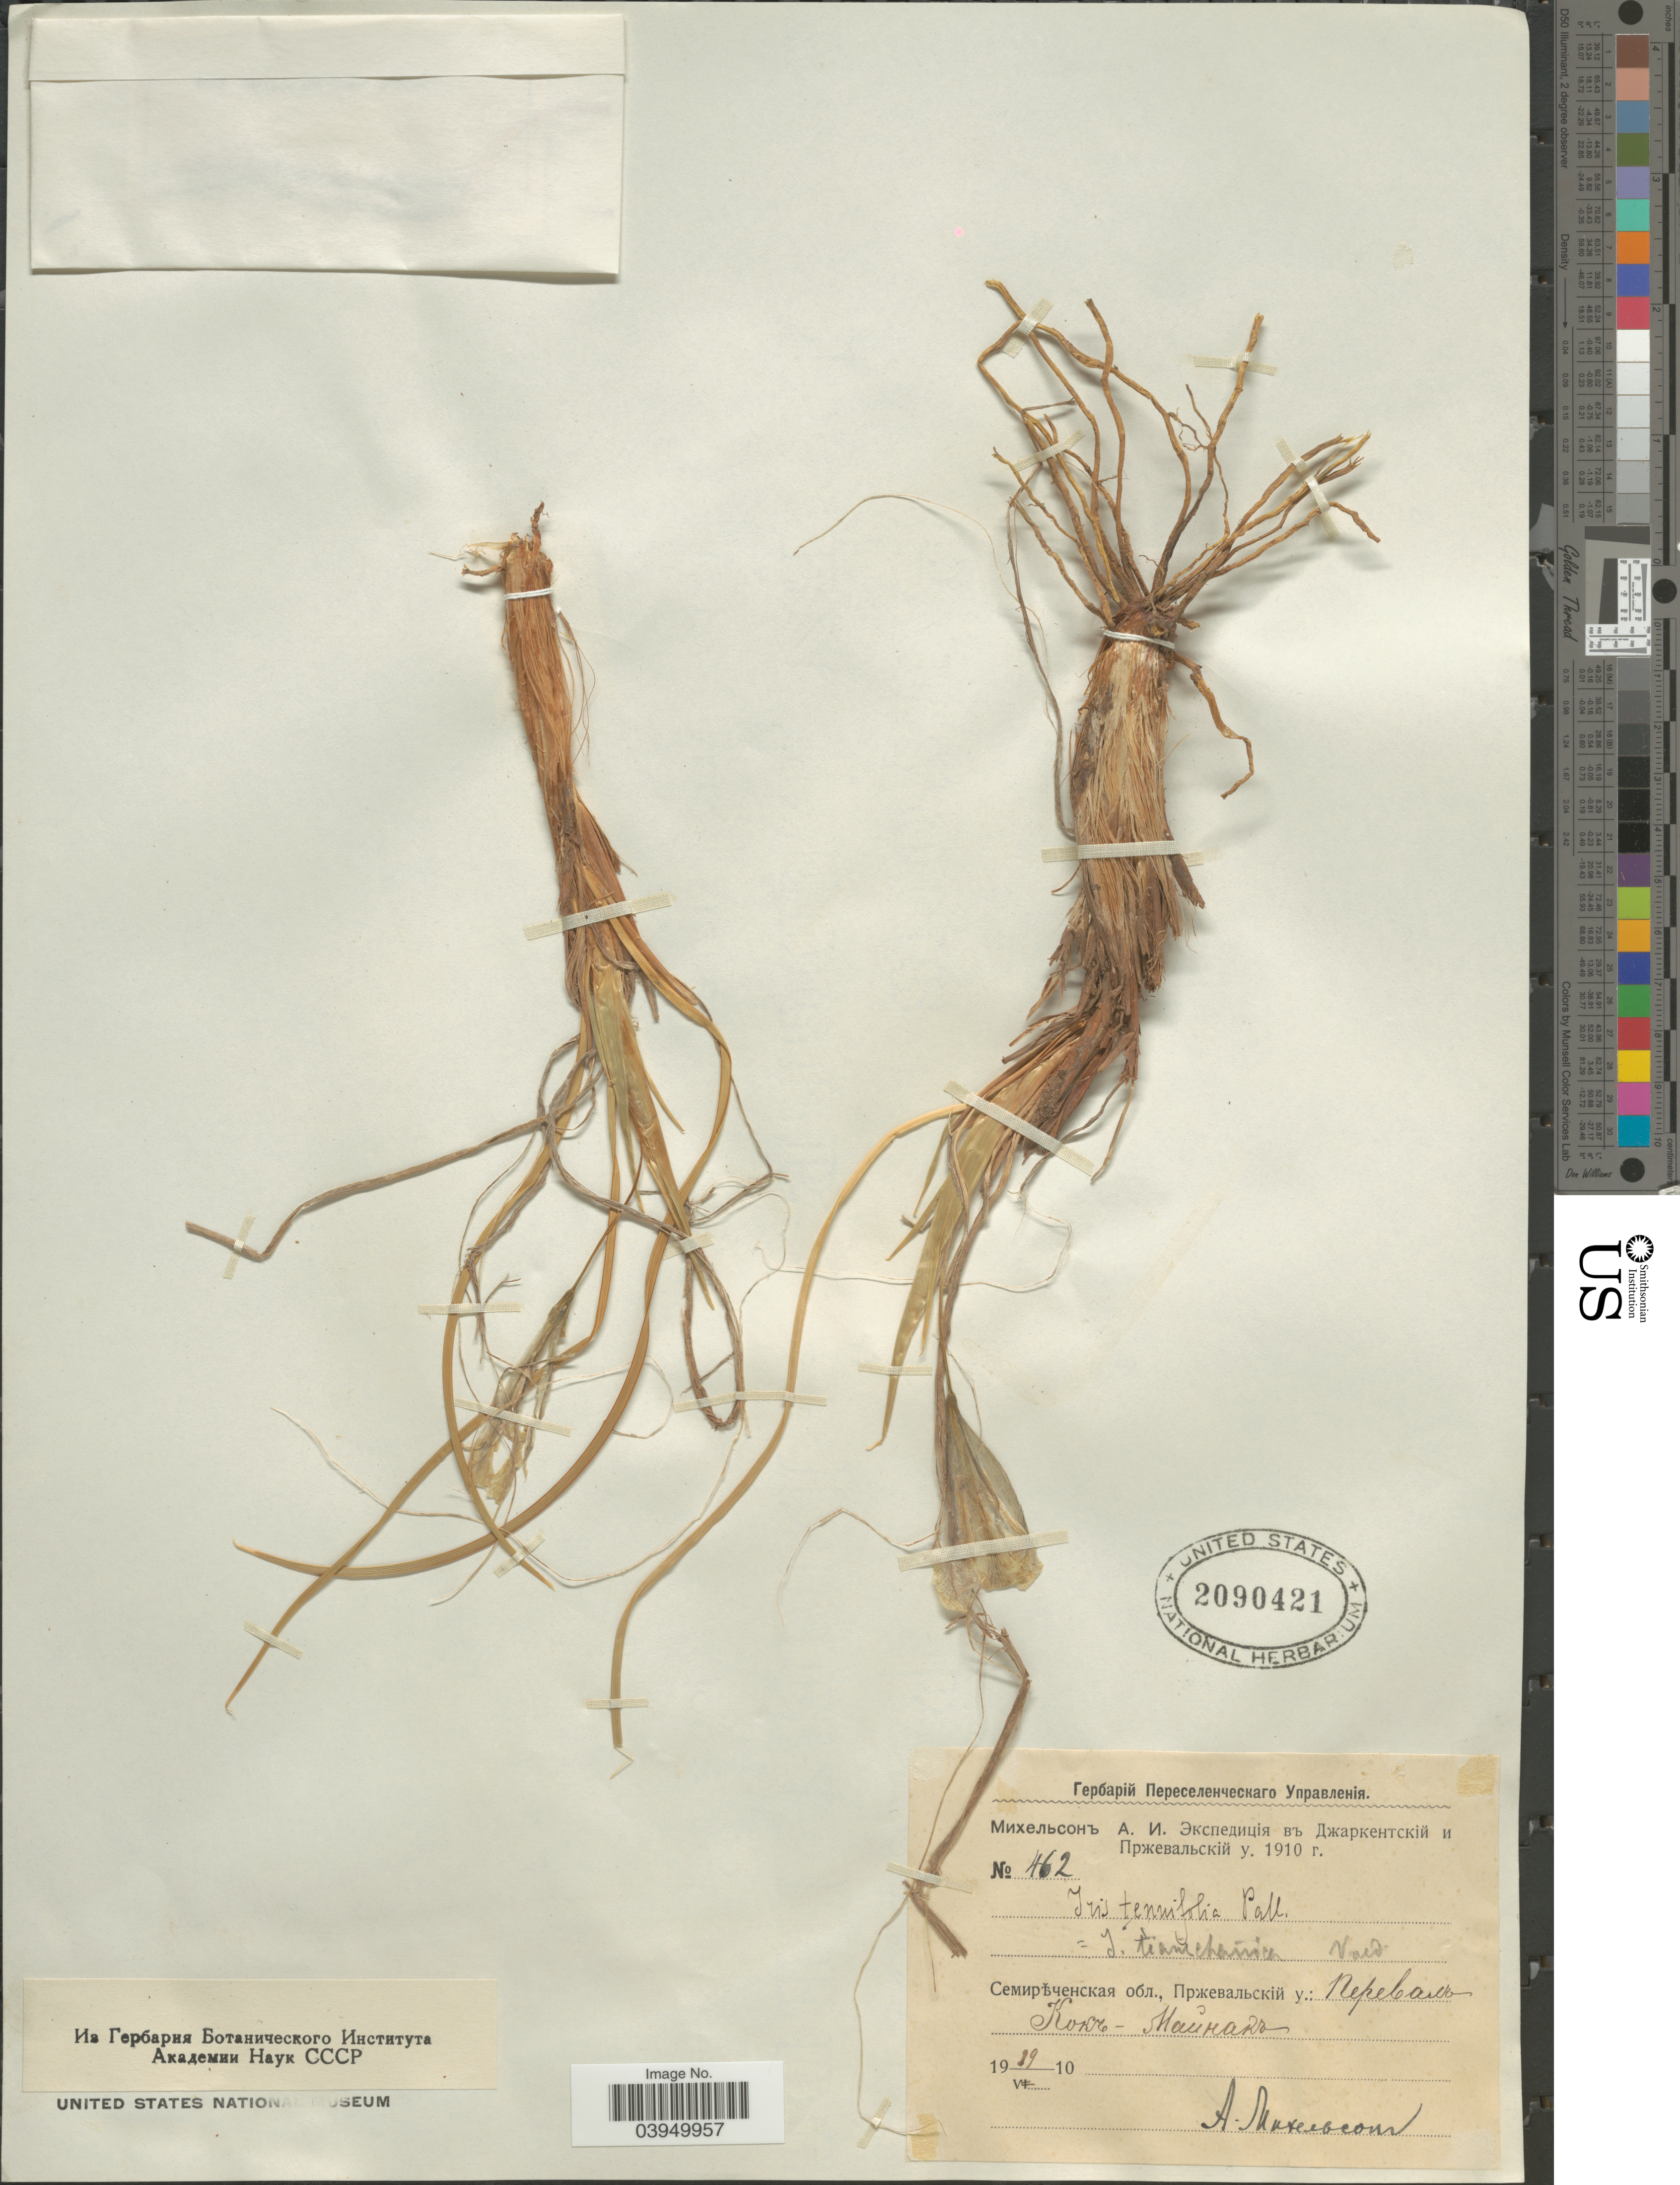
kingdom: Plantae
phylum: Tracheophyta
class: Liliopsida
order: Asparagales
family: Iridaceae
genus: Iris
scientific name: Iris tenuifolia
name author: Pall.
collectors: A. Mikhelson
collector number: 462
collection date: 1910-05-19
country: Kyrgyzstan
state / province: Ysyk-Kol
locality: Kok- Moynok Pass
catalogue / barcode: US 2090421